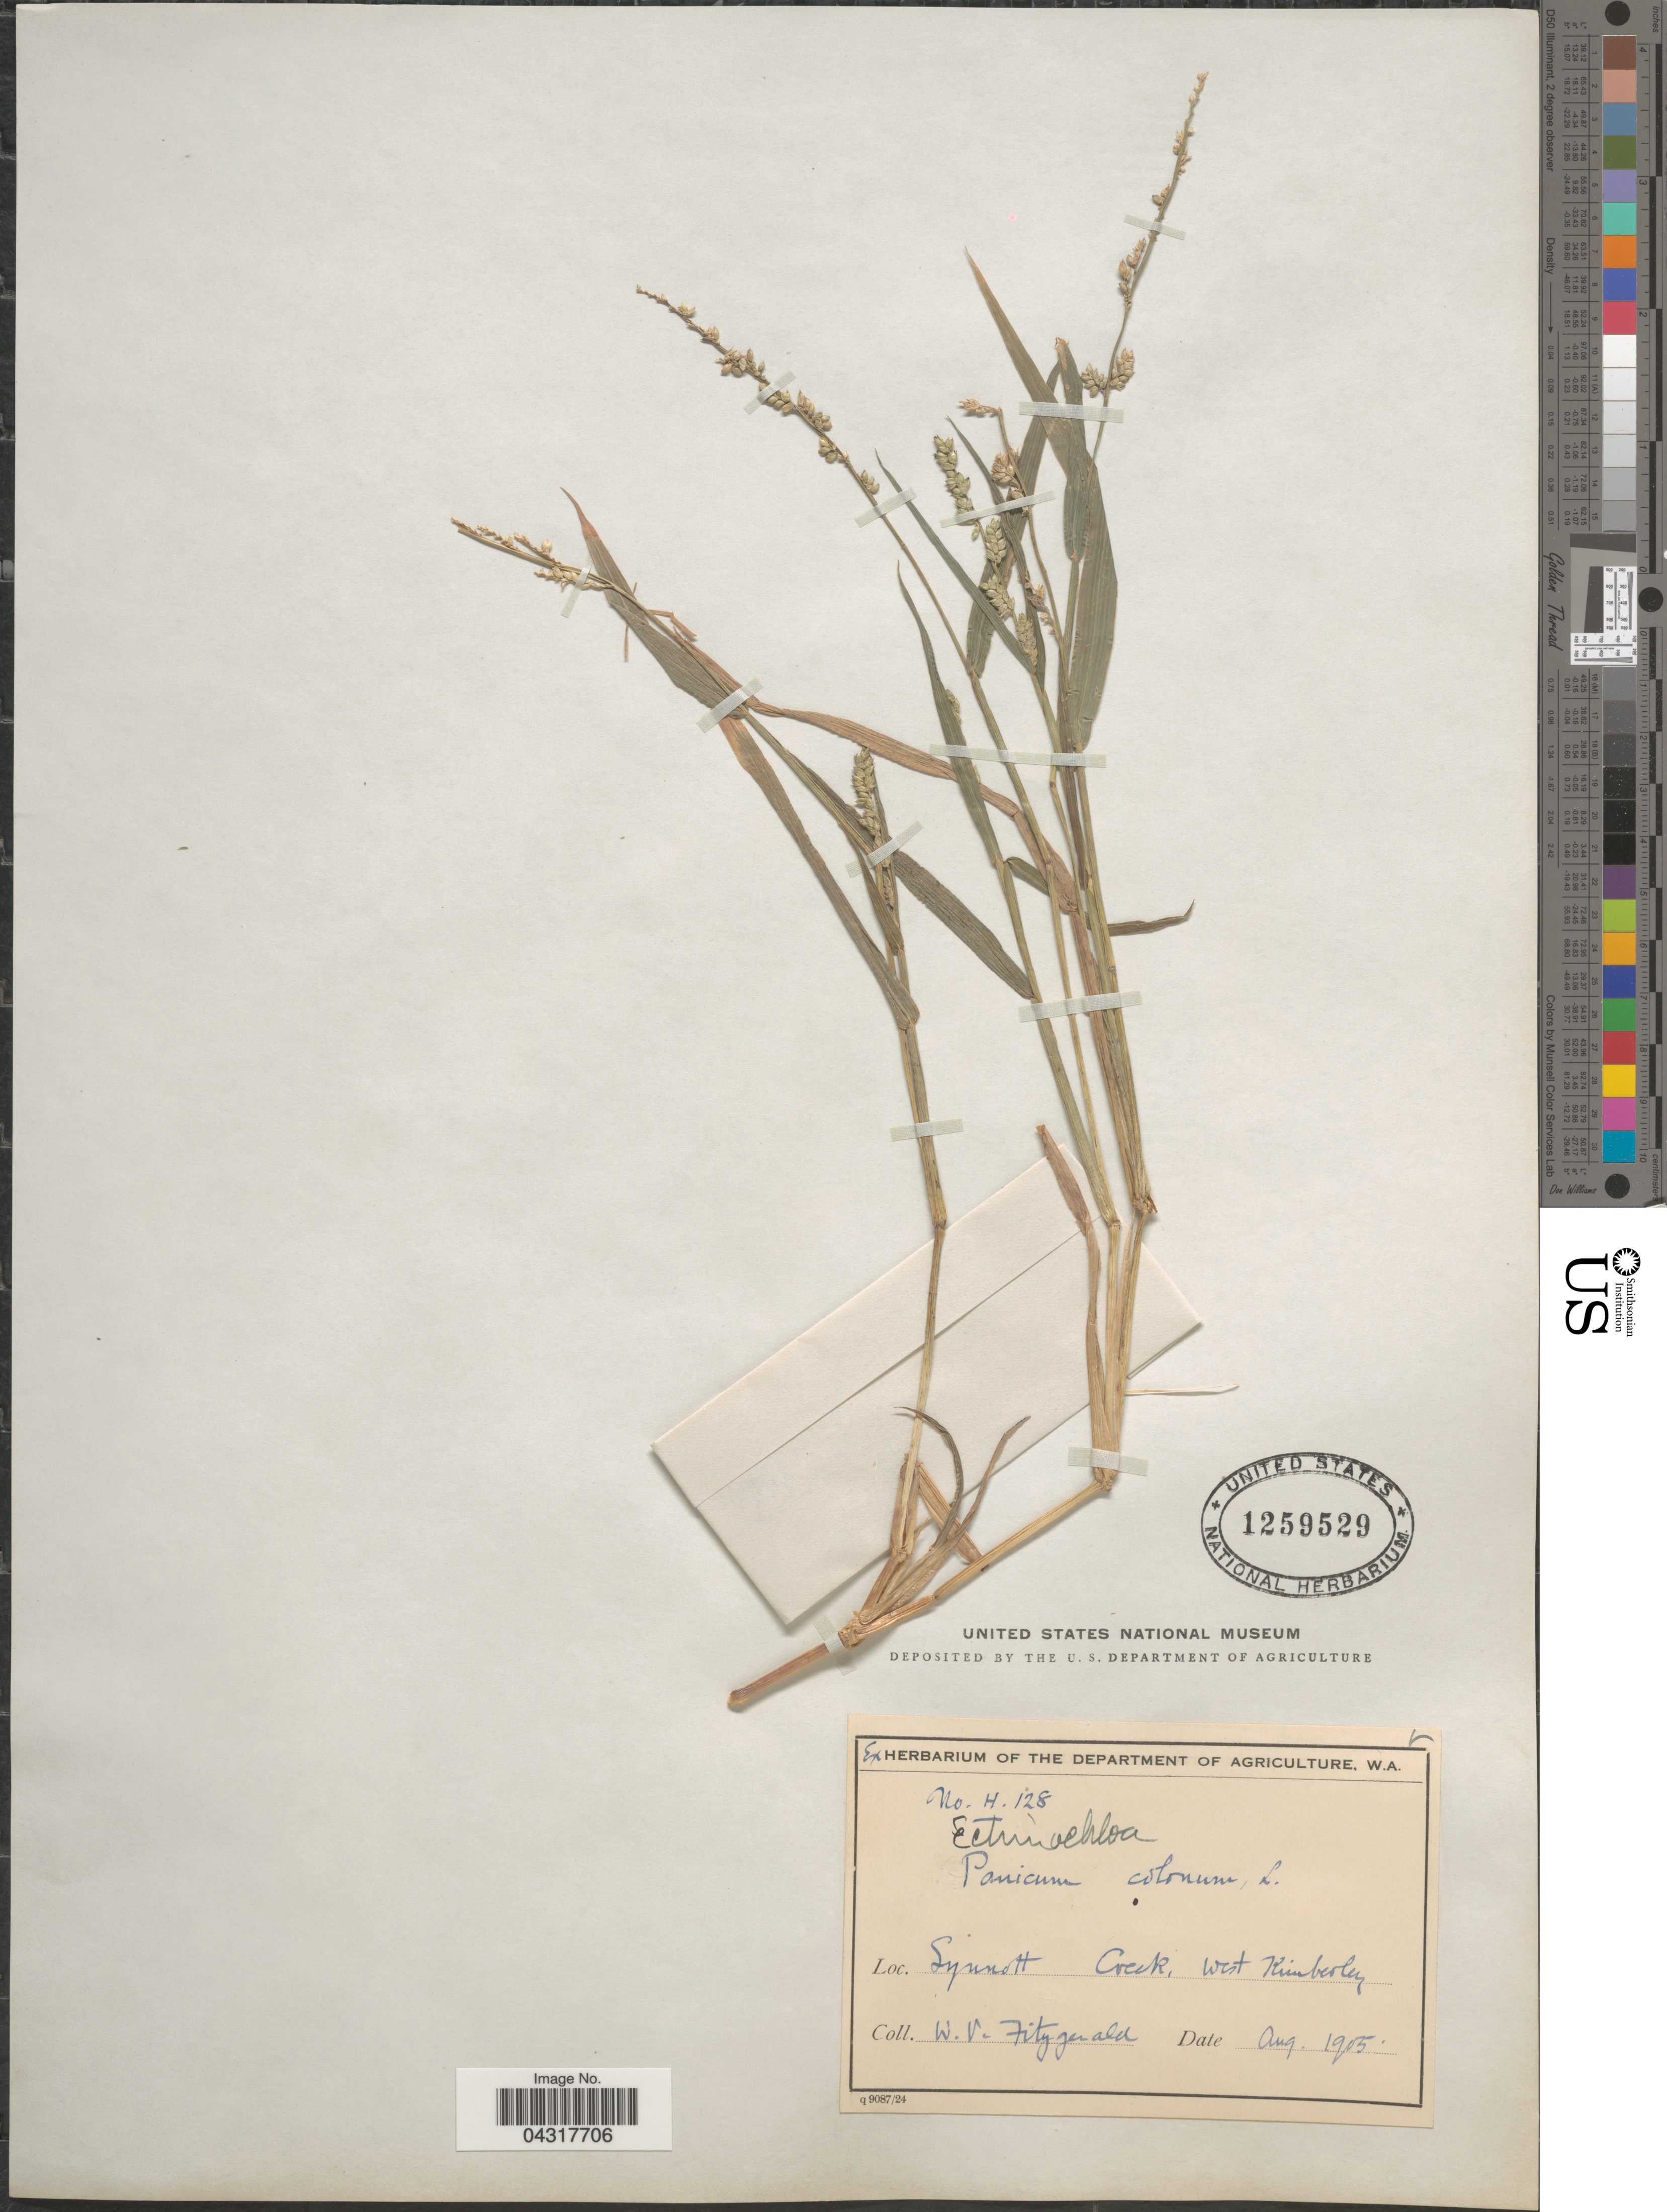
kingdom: Plantae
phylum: Tracheophyta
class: Liliopsida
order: Poales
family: Poaceae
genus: Echinochloa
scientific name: Echinochloa colona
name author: (L.) Link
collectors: W. Fitzgerald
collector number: H128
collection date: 1905-08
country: Australia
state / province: Western Australia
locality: Synnott Creek, West Kimberley.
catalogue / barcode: US 1259529